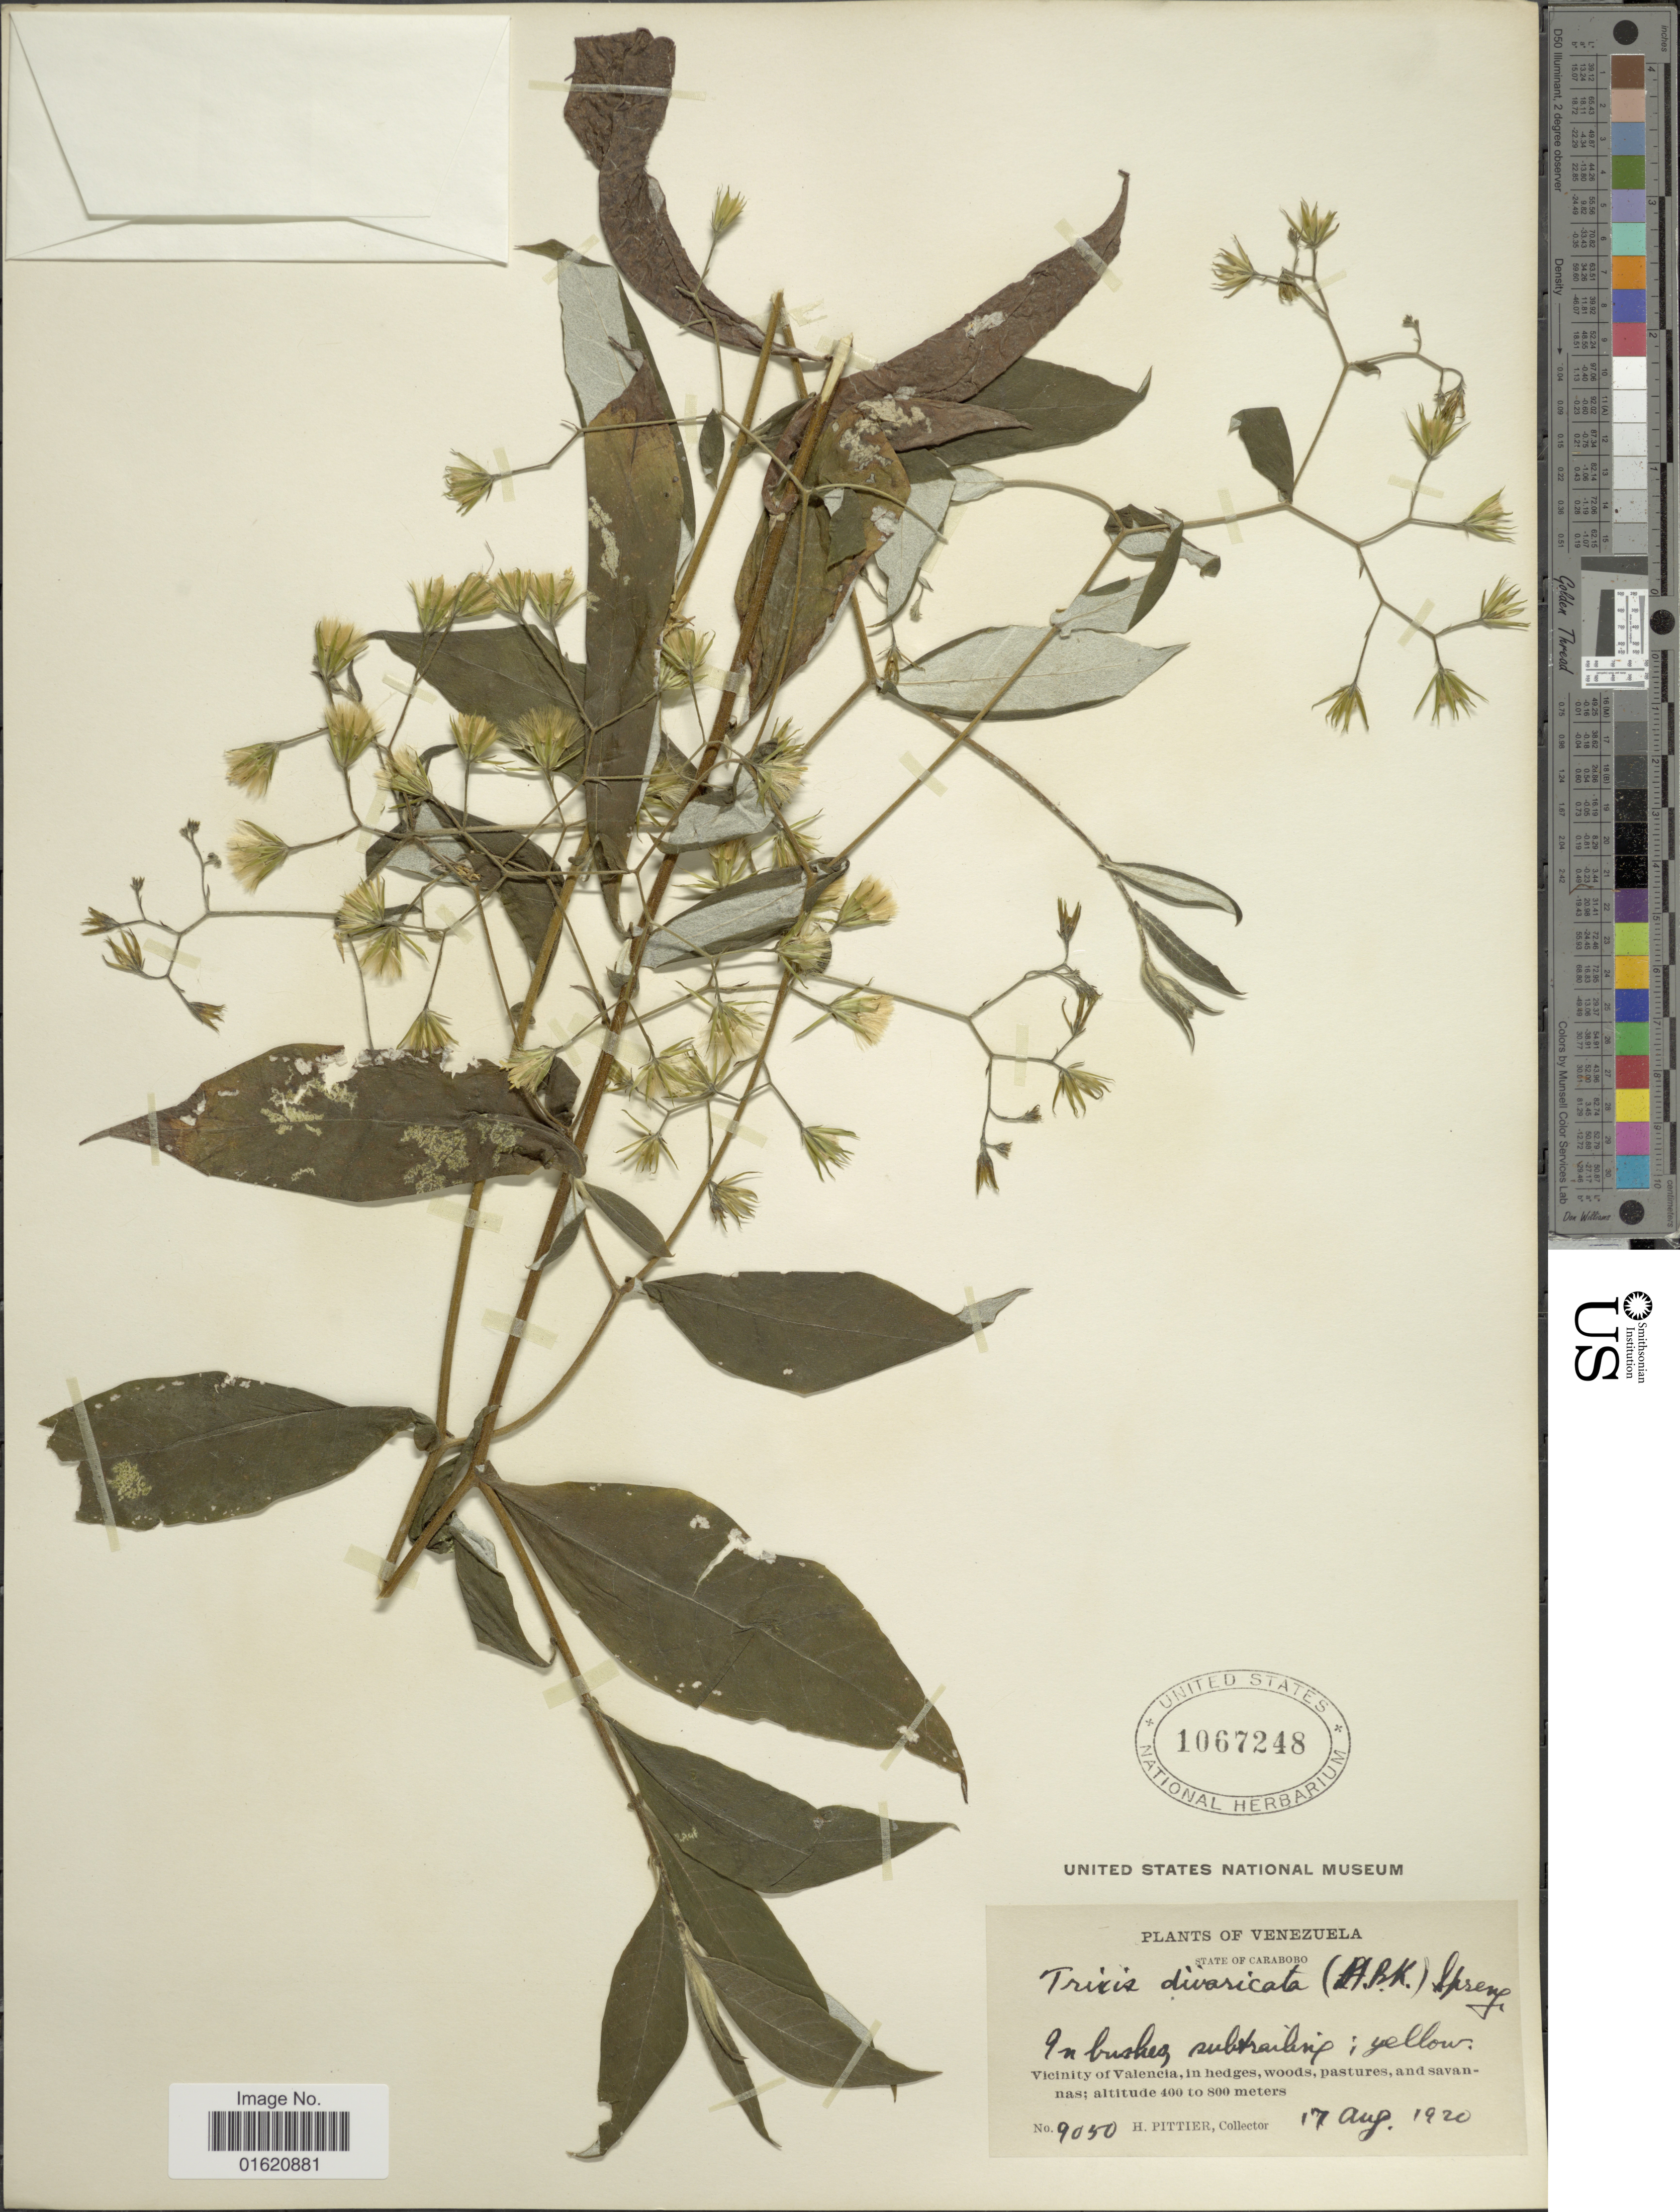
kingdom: Plantae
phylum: Tracheophyta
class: Magnoliopsida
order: Asterales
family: Asteraceae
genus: Trixis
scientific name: Trixis antimenorrhoea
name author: (Schrank) Mart. ex Kuntze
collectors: H. F. Pittier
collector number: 9050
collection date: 1920-08-17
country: Venezuela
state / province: Carabobo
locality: Vicinity of Valencia, in hedges, woods, pastures, and savannas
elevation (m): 400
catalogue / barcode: US 1067248